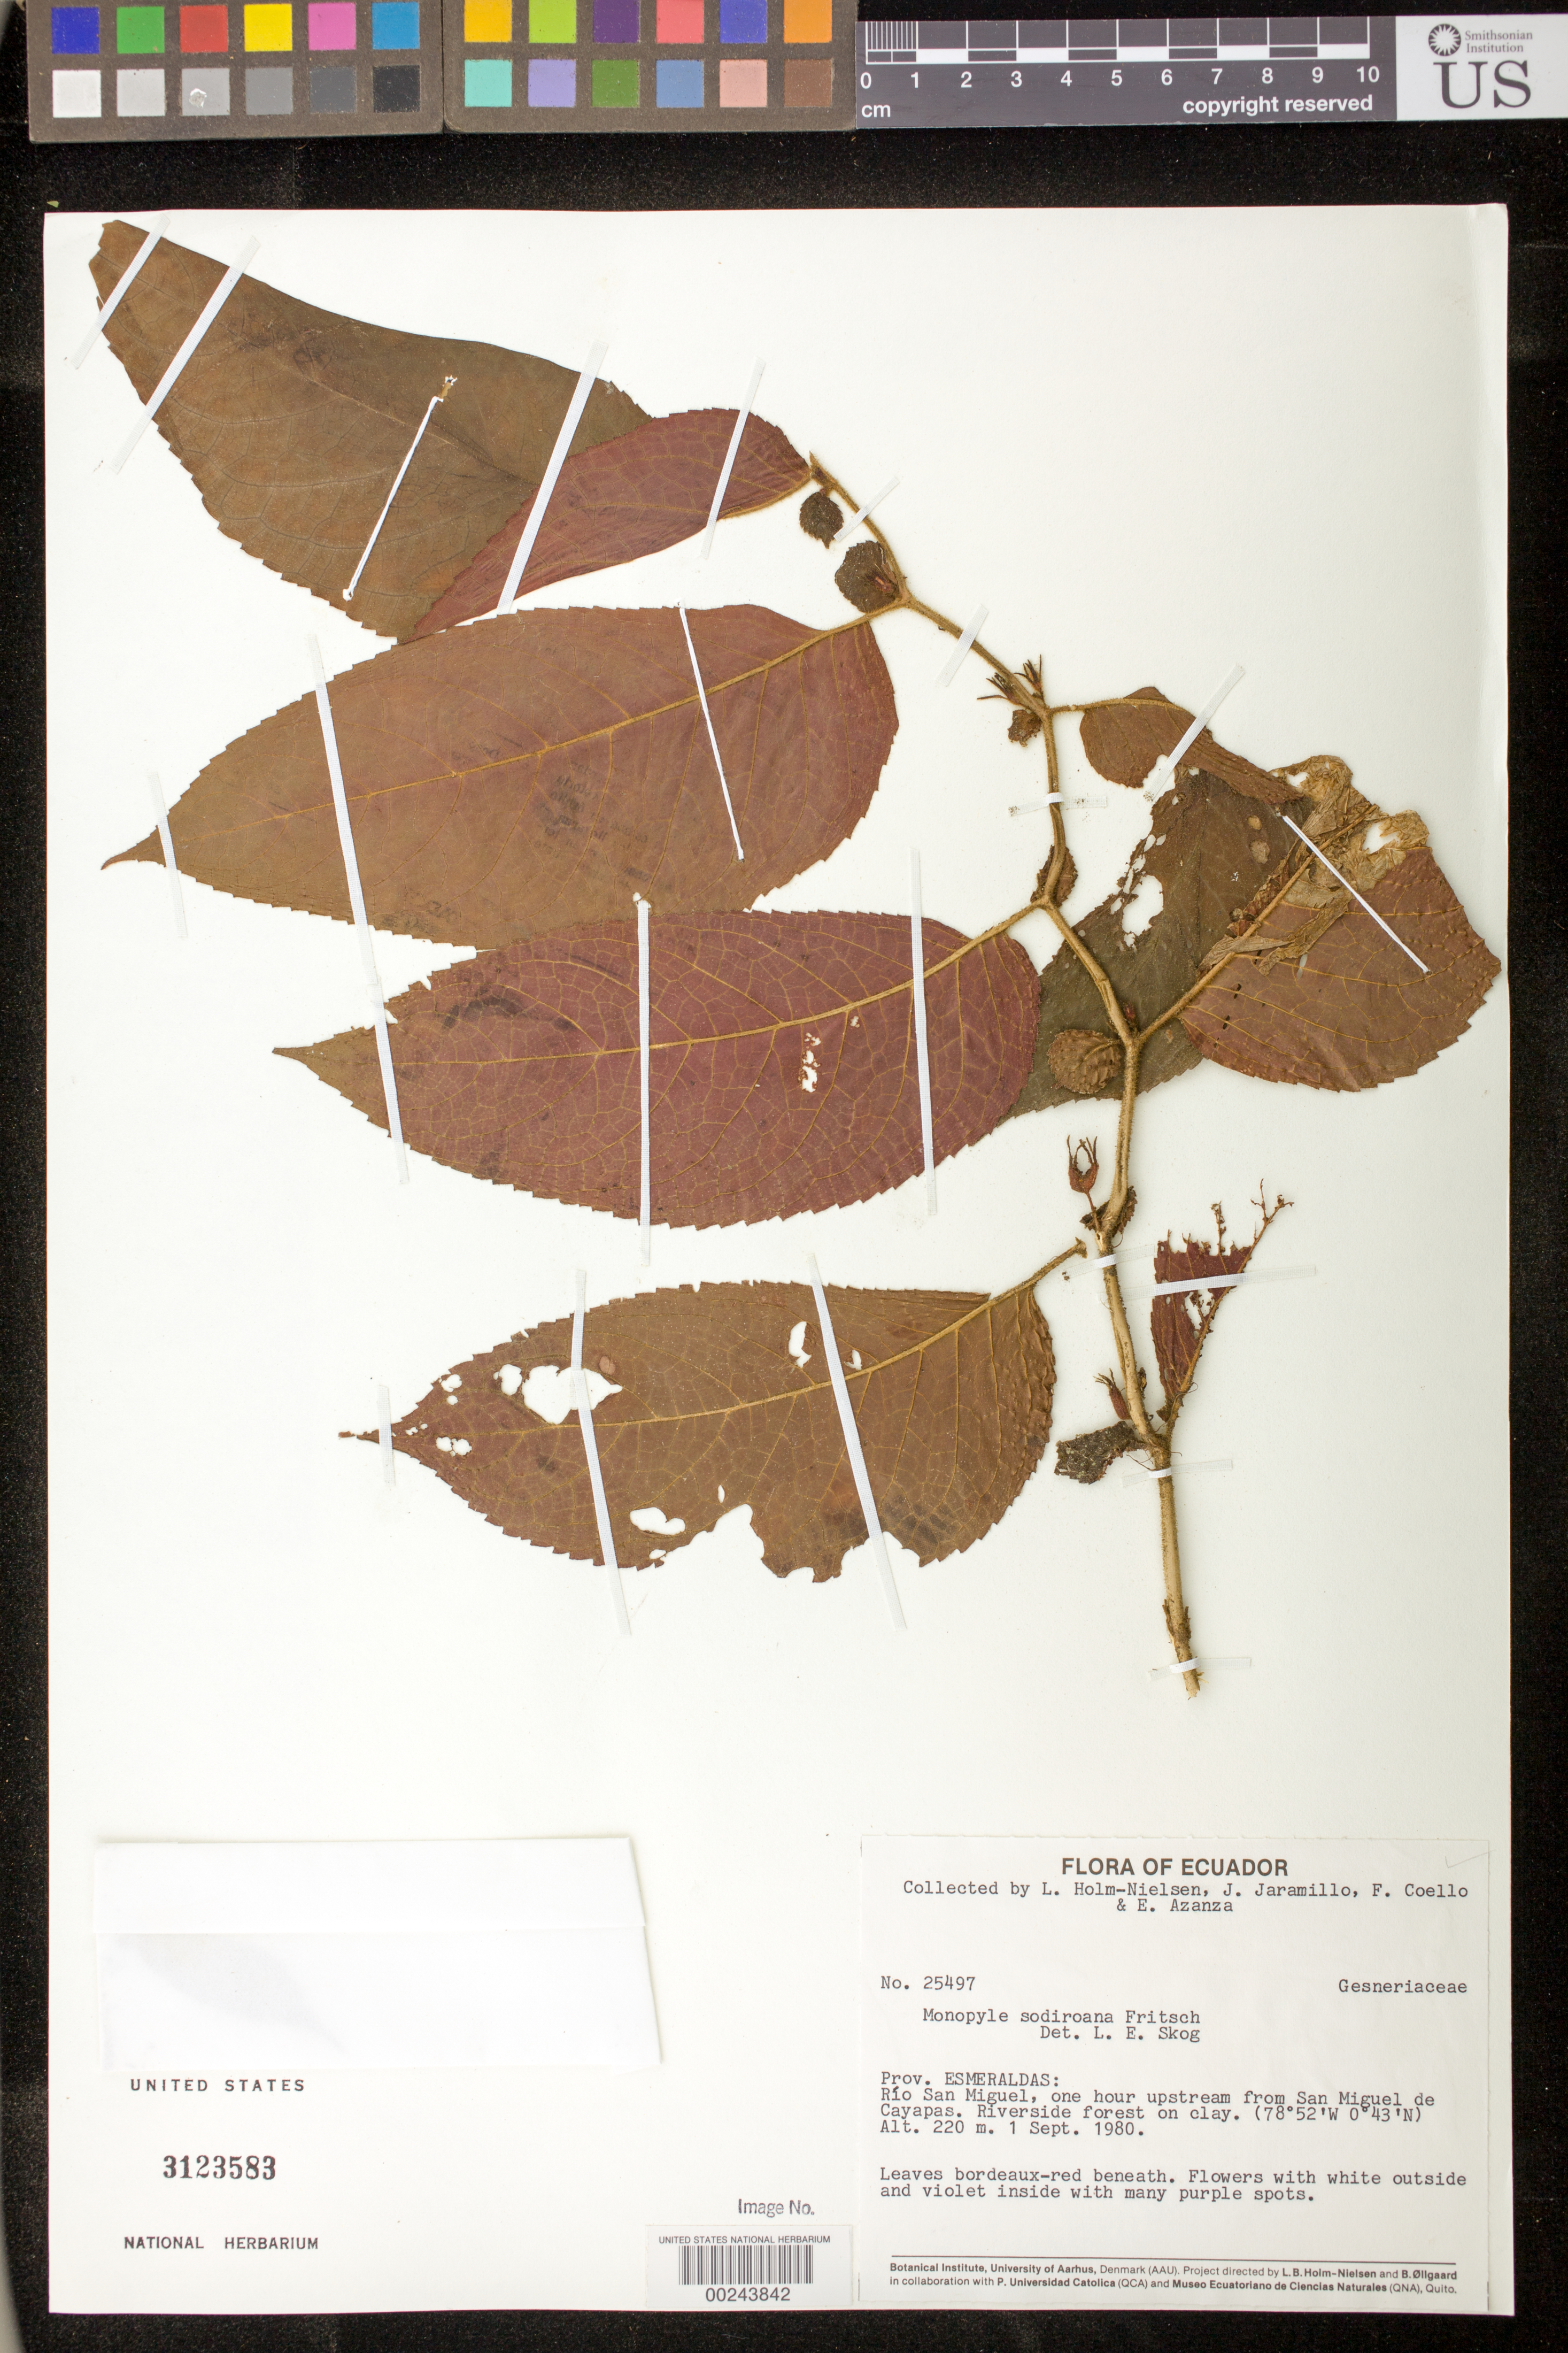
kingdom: Plantae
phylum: Tracheophyta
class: Magnoliopsida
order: Lamiales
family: Gesneriaceae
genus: Monopyle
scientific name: Monopyle sodiroana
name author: Fritsch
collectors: L. B. Holm-Nielsen, J. L. Jaramillo, F. Coello & E. Asanza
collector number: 25497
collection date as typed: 01 Sep 1980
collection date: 1980-09-01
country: Ecuador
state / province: Esmeraldas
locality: Rio San Miguel, one hour upstream from San Miguel de Cayapas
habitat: Riverside forest on clay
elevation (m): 220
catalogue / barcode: US 3123583